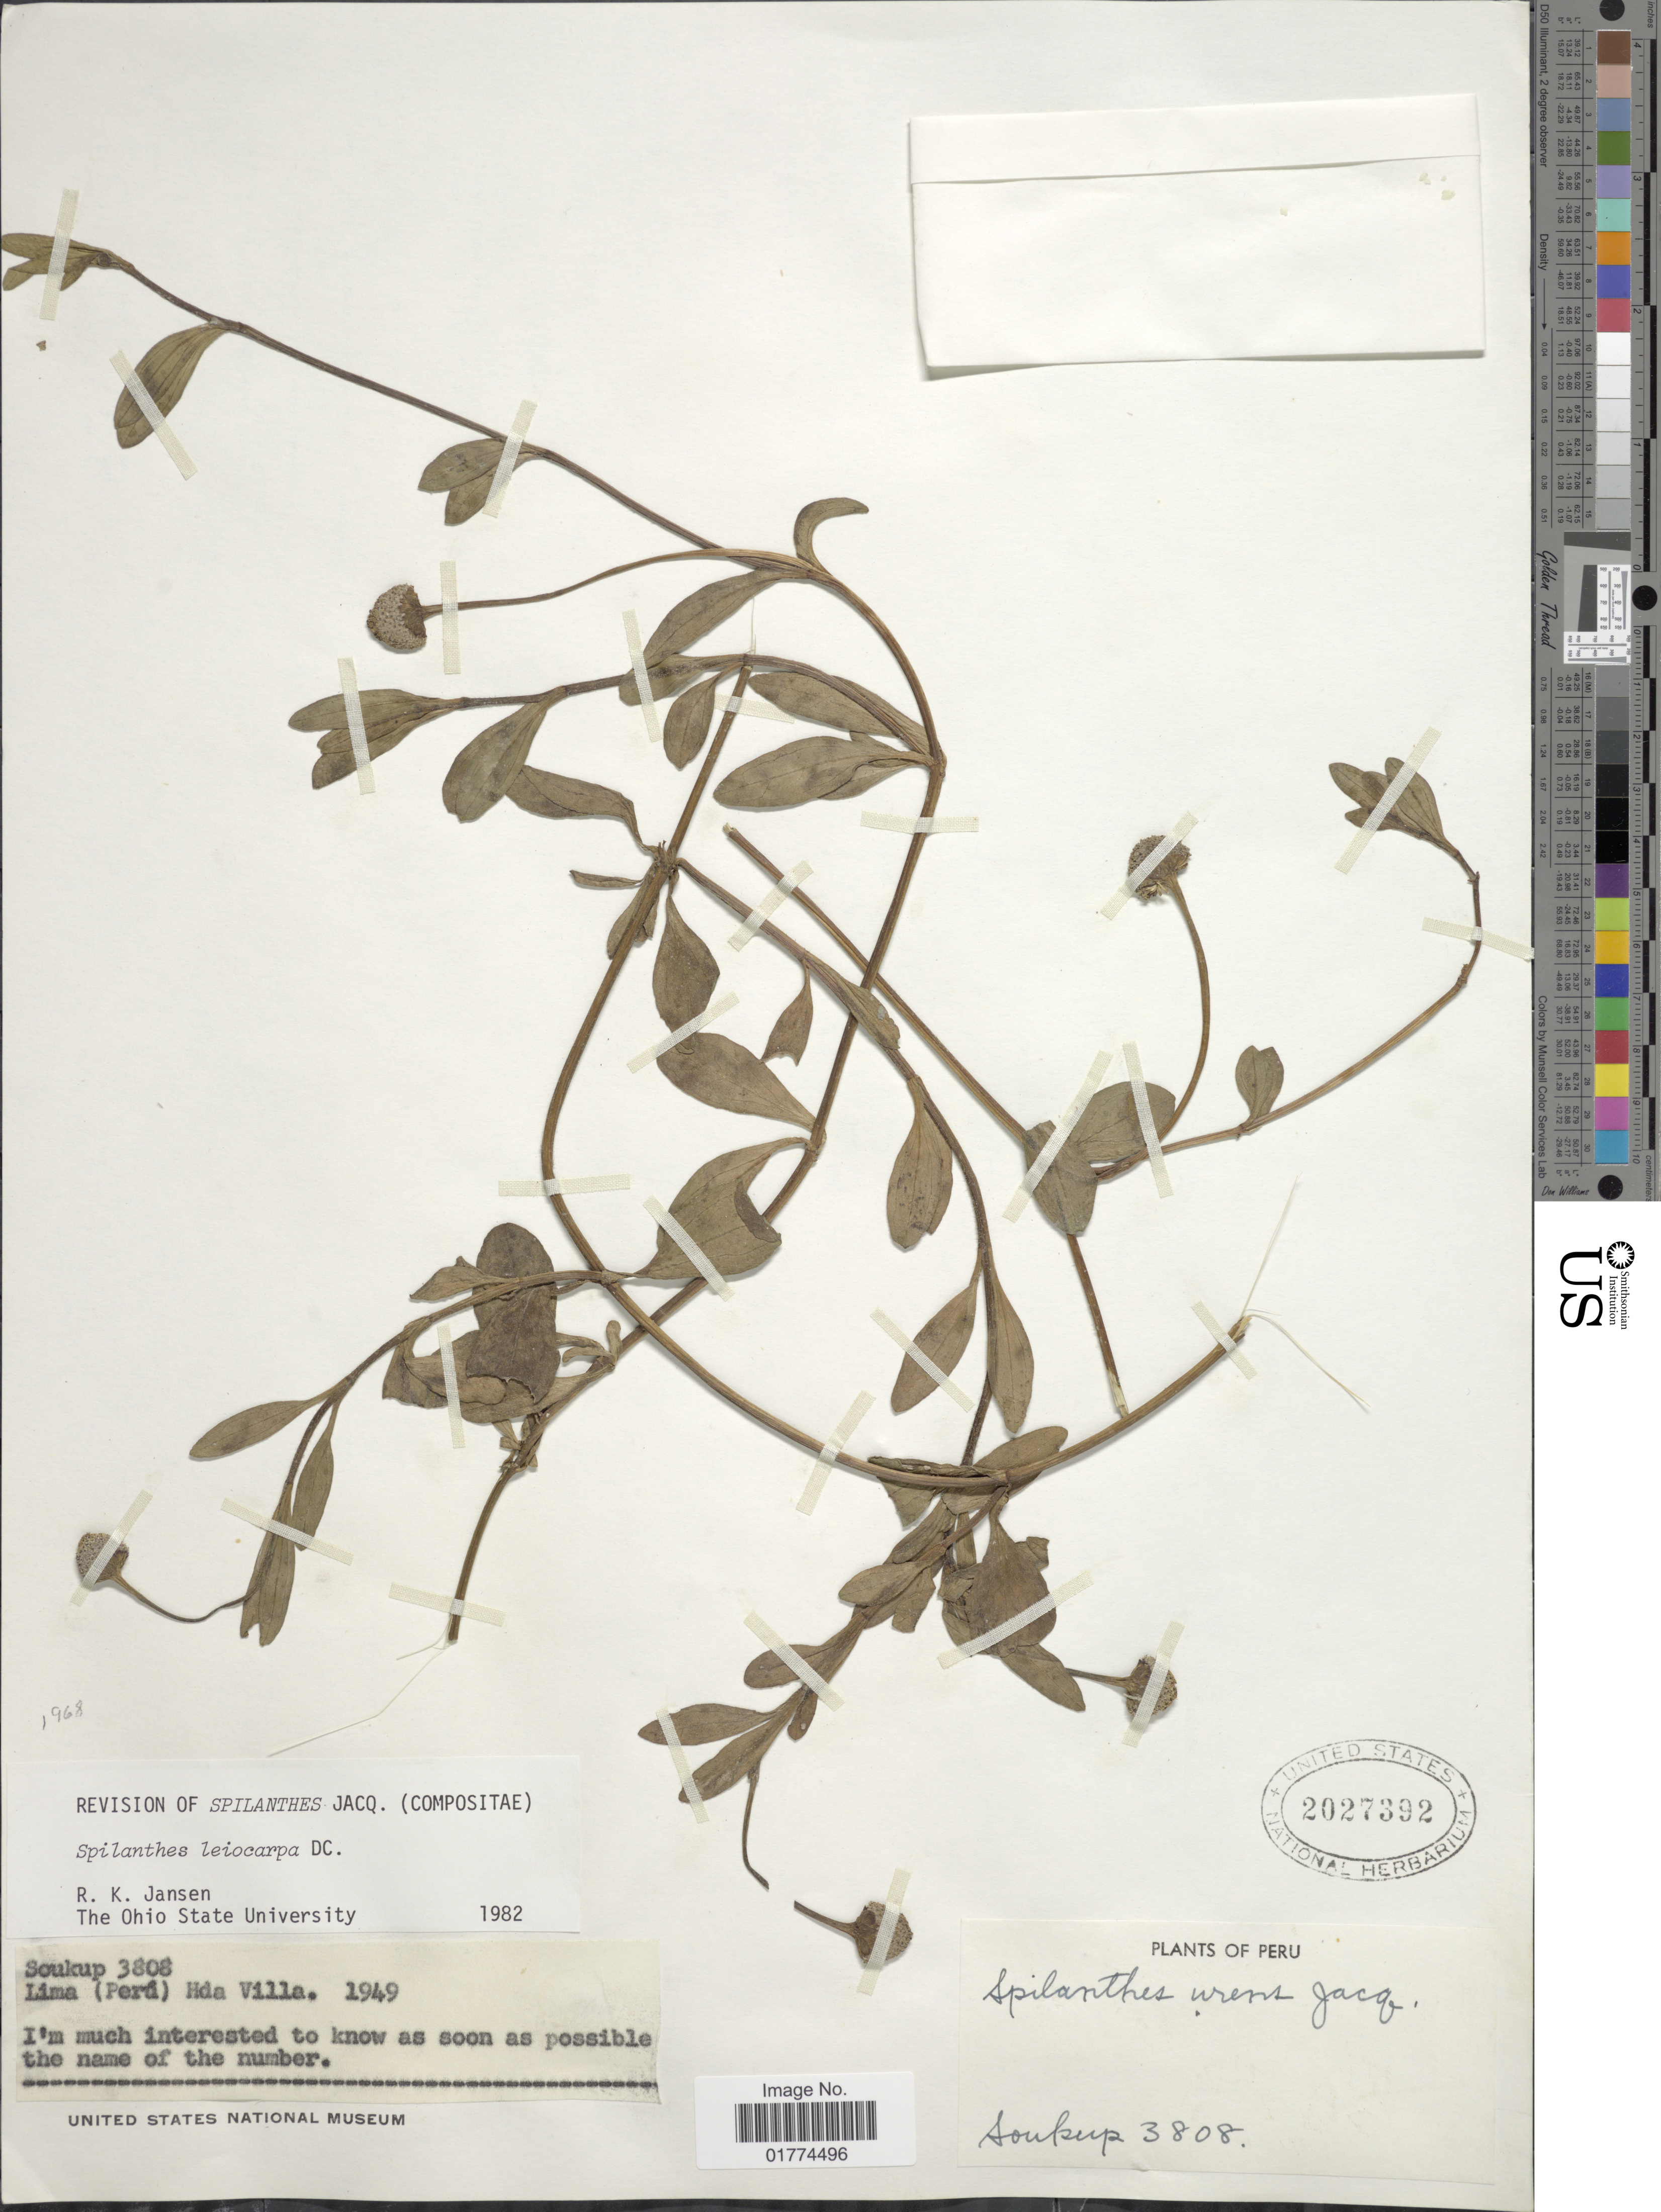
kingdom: Plantae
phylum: Tracheophyta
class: Magnoliopsida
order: Asterales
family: Asteraceae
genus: Spilanthes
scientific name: Spilanthes leiocarpa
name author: DC.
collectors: -- Soukup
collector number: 3808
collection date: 1949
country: Peru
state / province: Lima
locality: Hda Villa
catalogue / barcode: US 2027392